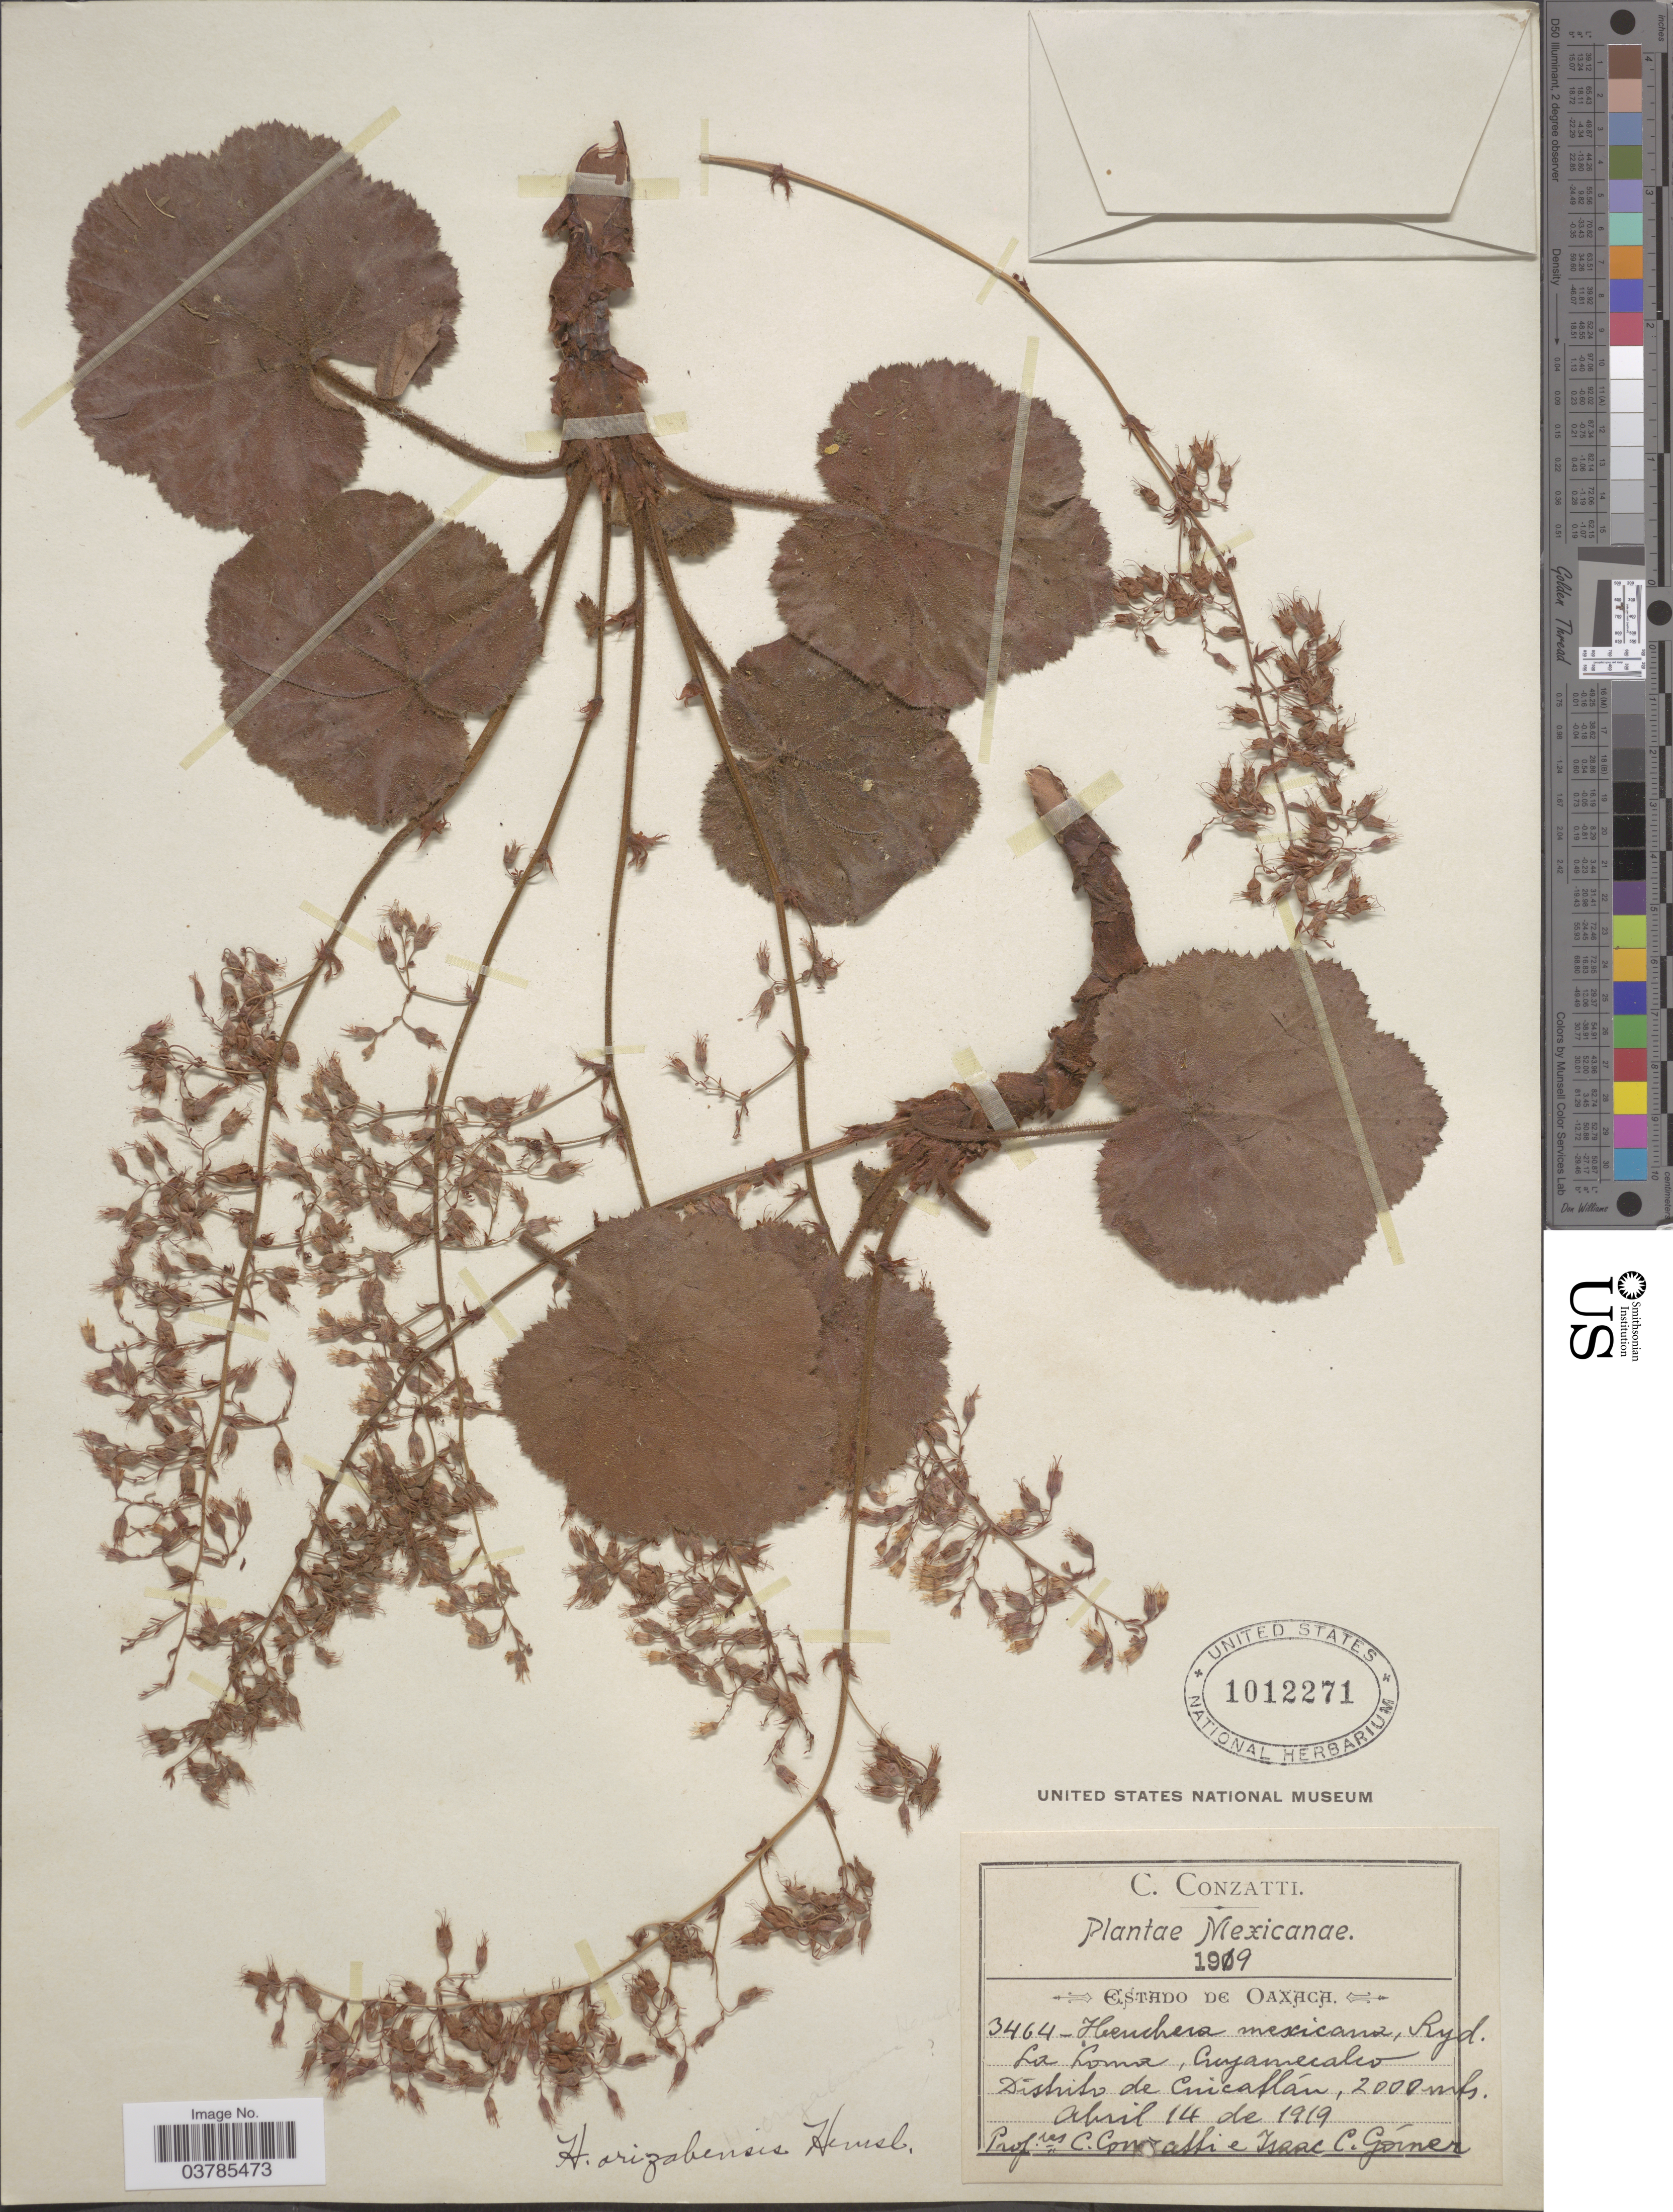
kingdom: Plantae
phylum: Tracheophyta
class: Magnoliopsida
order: Saxifragales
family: Saxifragaceae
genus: Heuchera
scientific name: Heuchera orizabensis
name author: Hemsl.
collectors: C. Conzatti & I. Gorner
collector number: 3464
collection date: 1919-04-14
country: Mexico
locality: La Loma, Cuyamecalco. Distrito de Cuicatlán.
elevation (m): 2000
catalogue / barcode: US 1012271